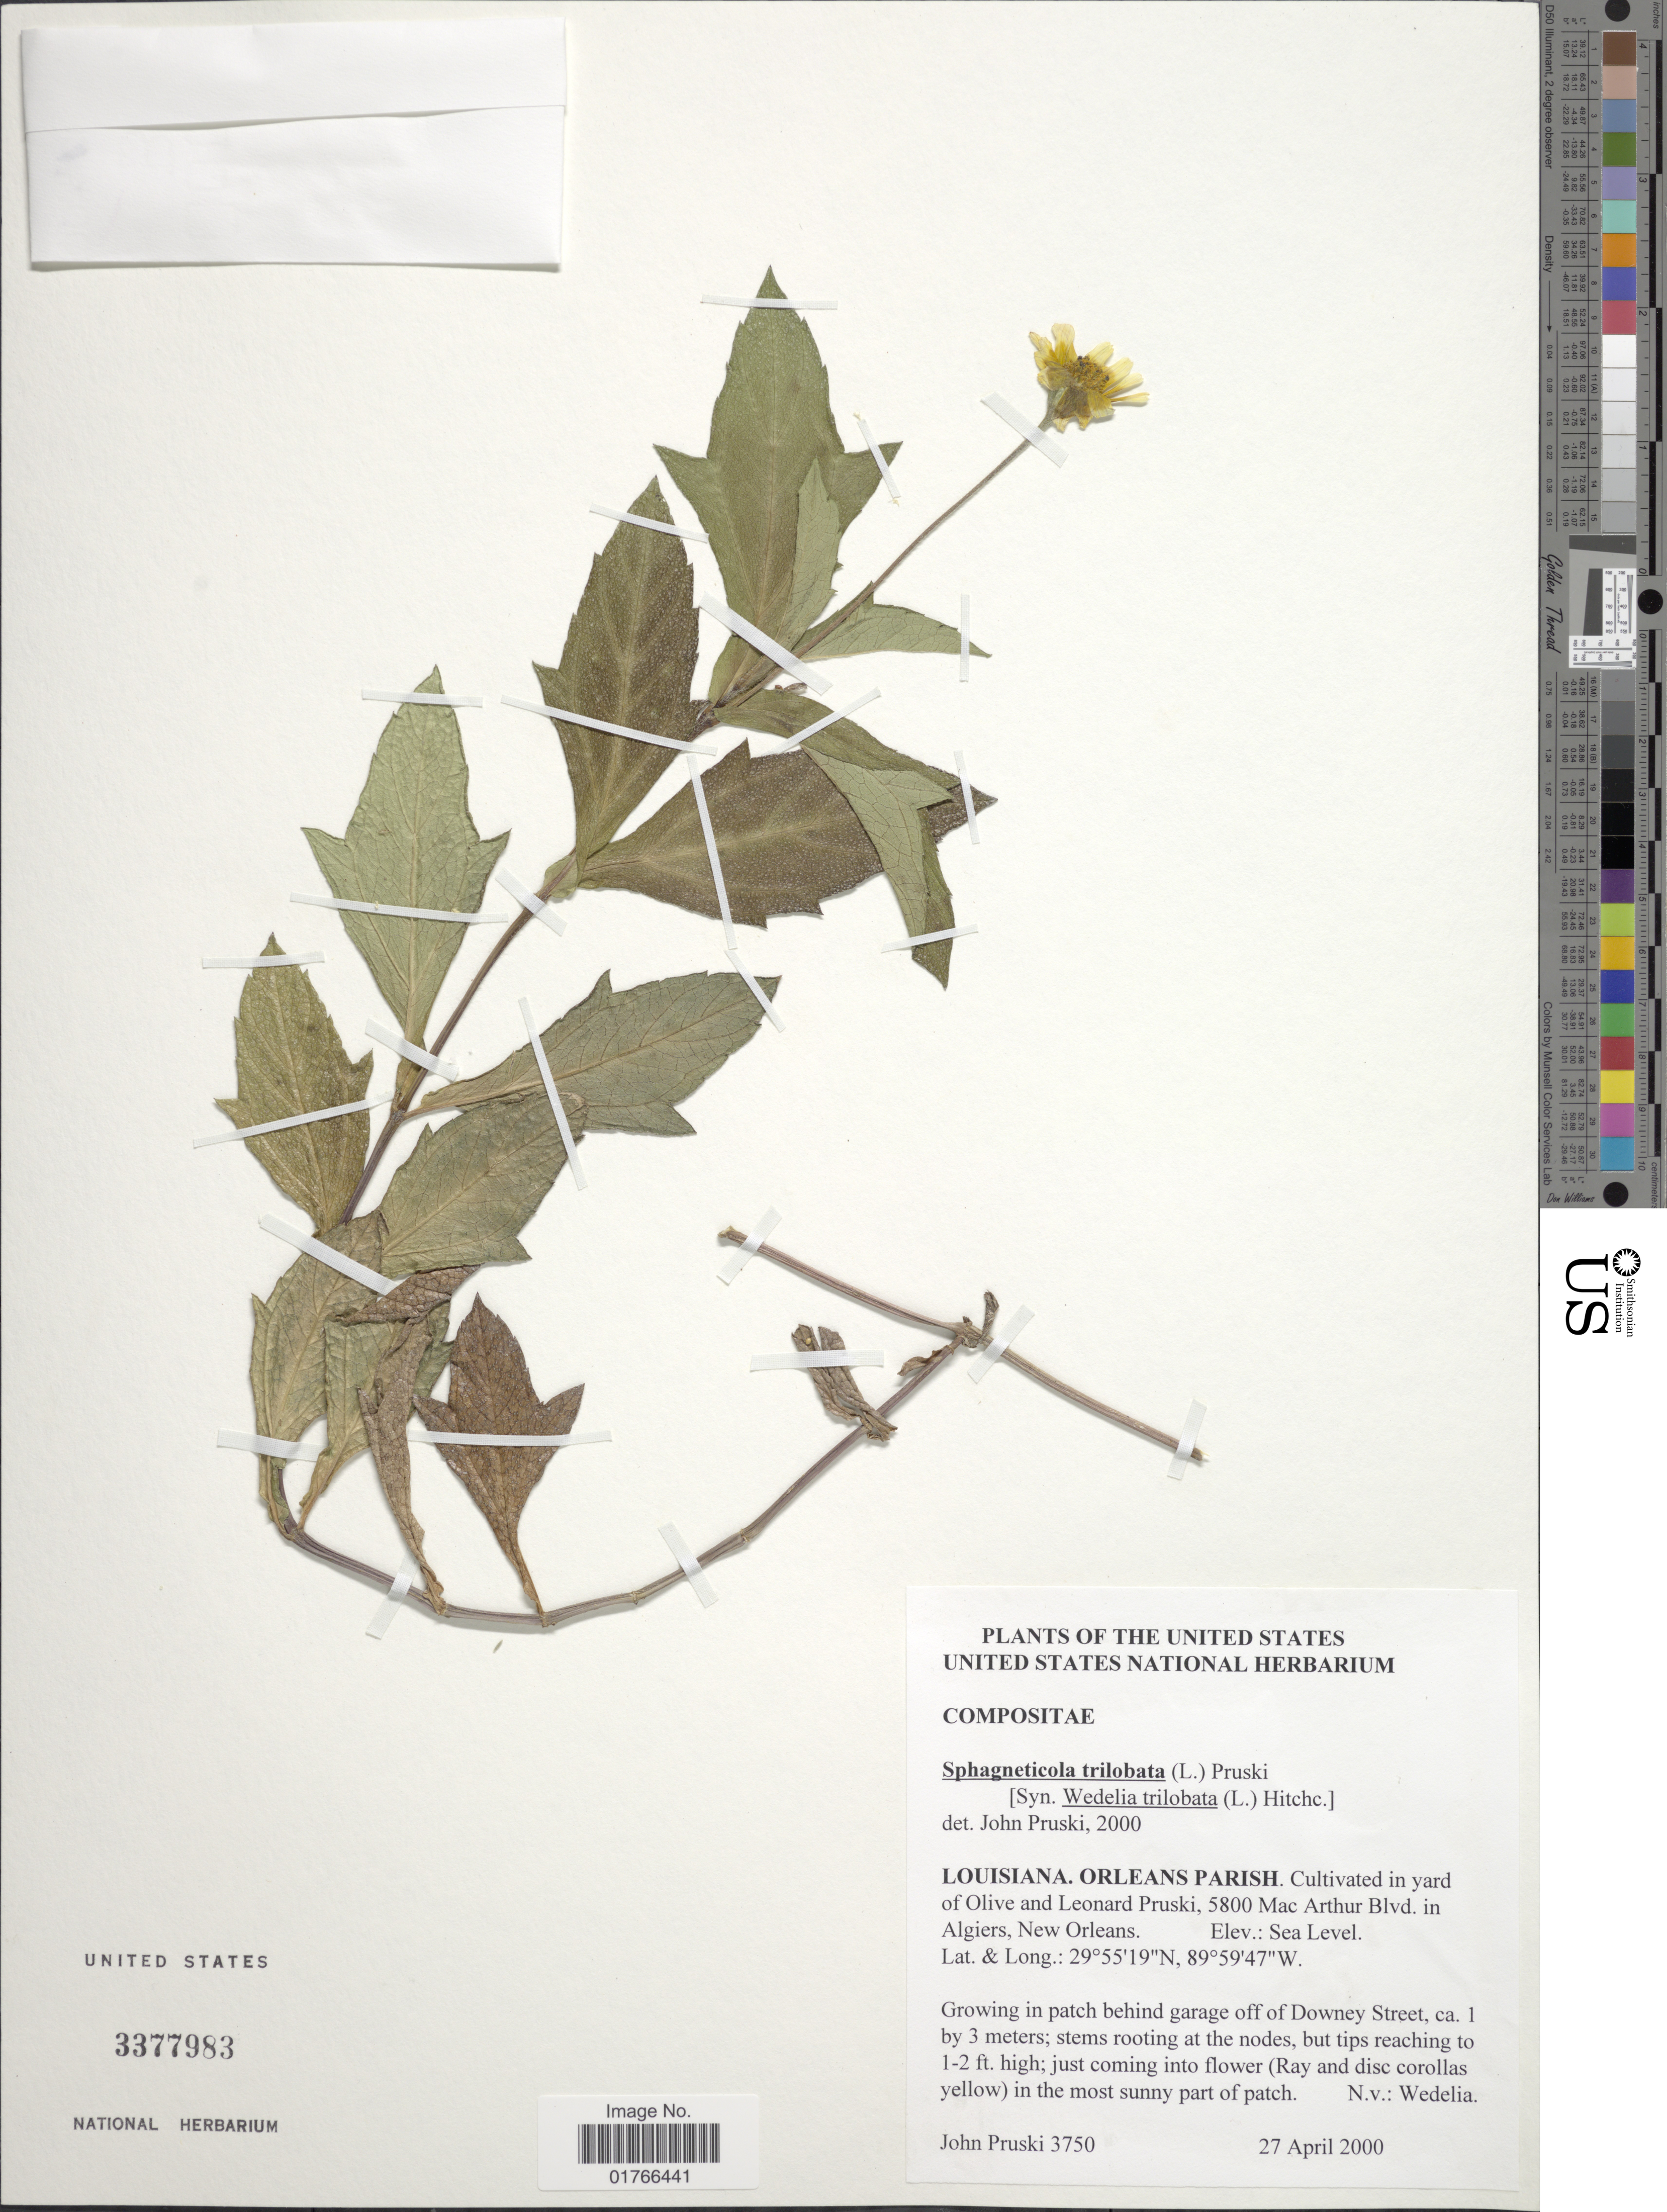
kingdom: Plantae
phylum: Tracheophyta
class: Magnoliopsida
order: Asterales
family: Asteraceae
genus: Sphagneticola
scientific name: Sphagneticola trilobata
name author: (L.) Pruski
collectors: J. F. Pruski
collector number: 3750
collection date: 2000-04-27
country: United States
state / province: Louisiana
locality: Orleans Parish, yard of Olive and Leonard Pruski, 5800 Mac Arthur Blvd. in Algiers, New Orleans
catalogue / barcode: US 3377983